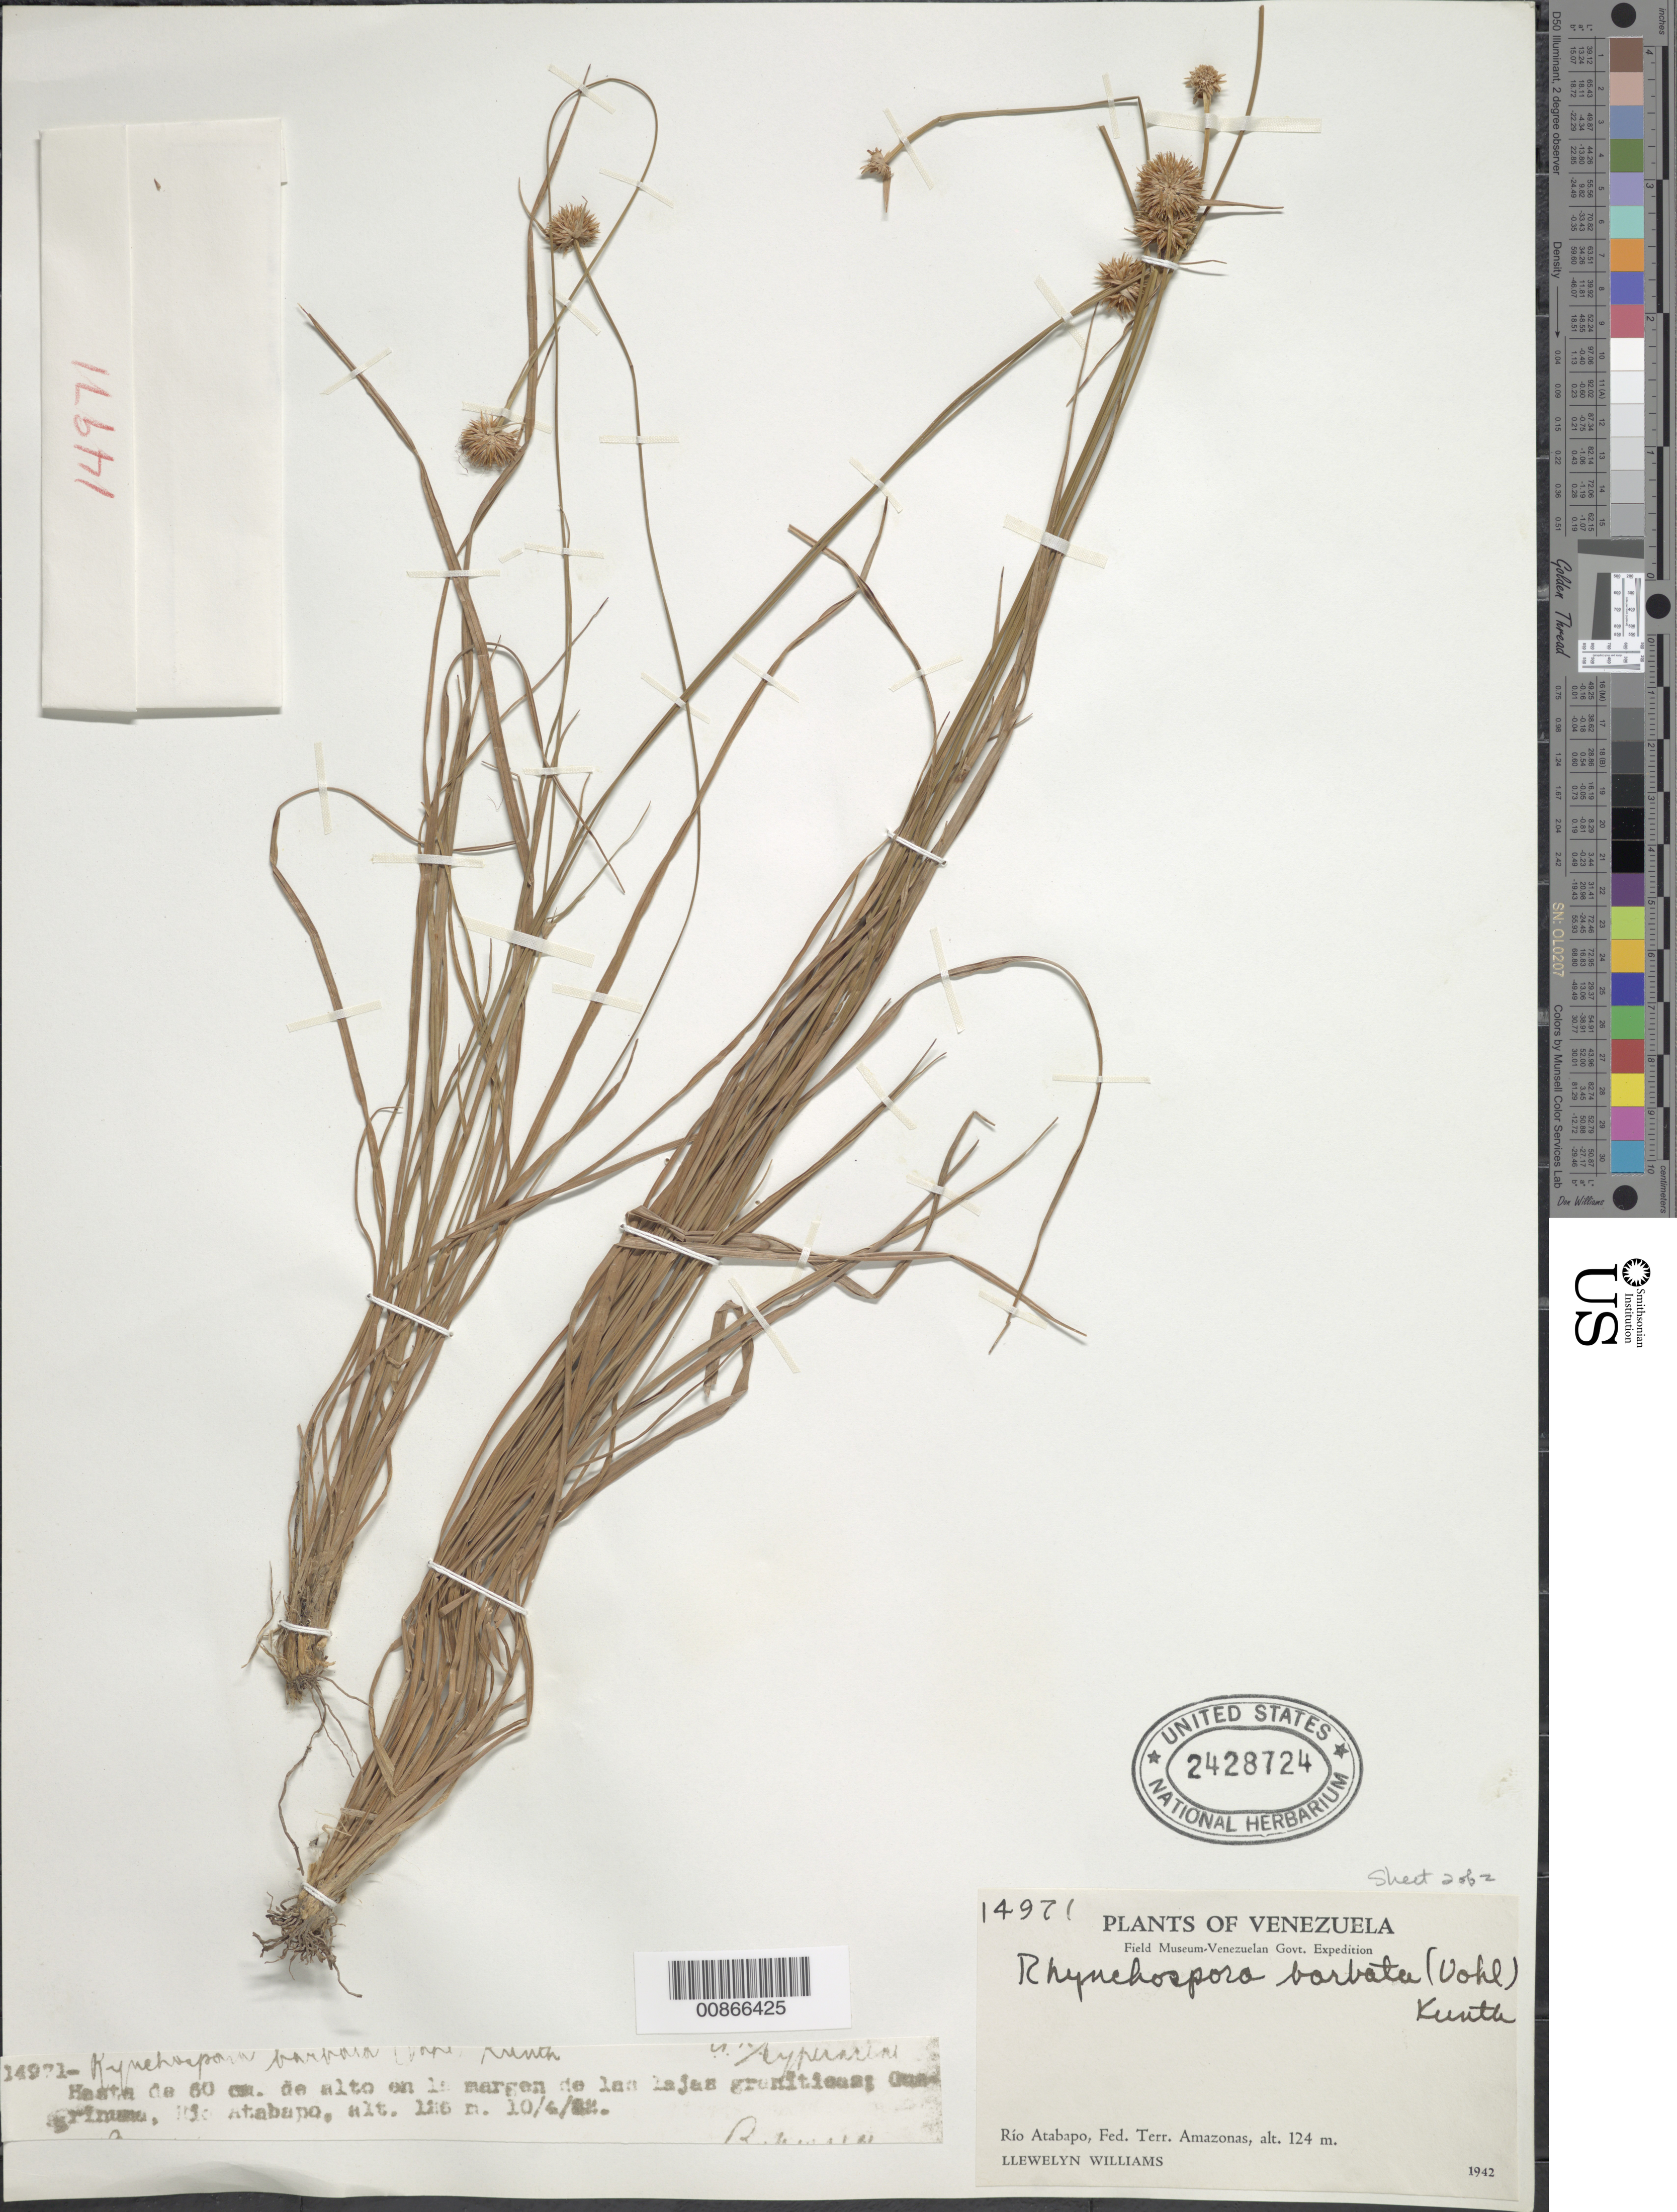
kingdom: Plantae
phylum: Tracheophyta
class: Liliopsida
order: Poales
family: Cyperaceae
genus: Rhynchospora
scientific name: Rhynchospora barbata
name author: (Vahl) Kunth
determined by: Alves, K.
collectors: Ll. Williams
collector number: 14971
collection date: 1942-04-10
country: Venezuela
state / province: Amazonas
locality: Rio Atabapo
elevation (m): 124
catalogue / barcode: US 2428724